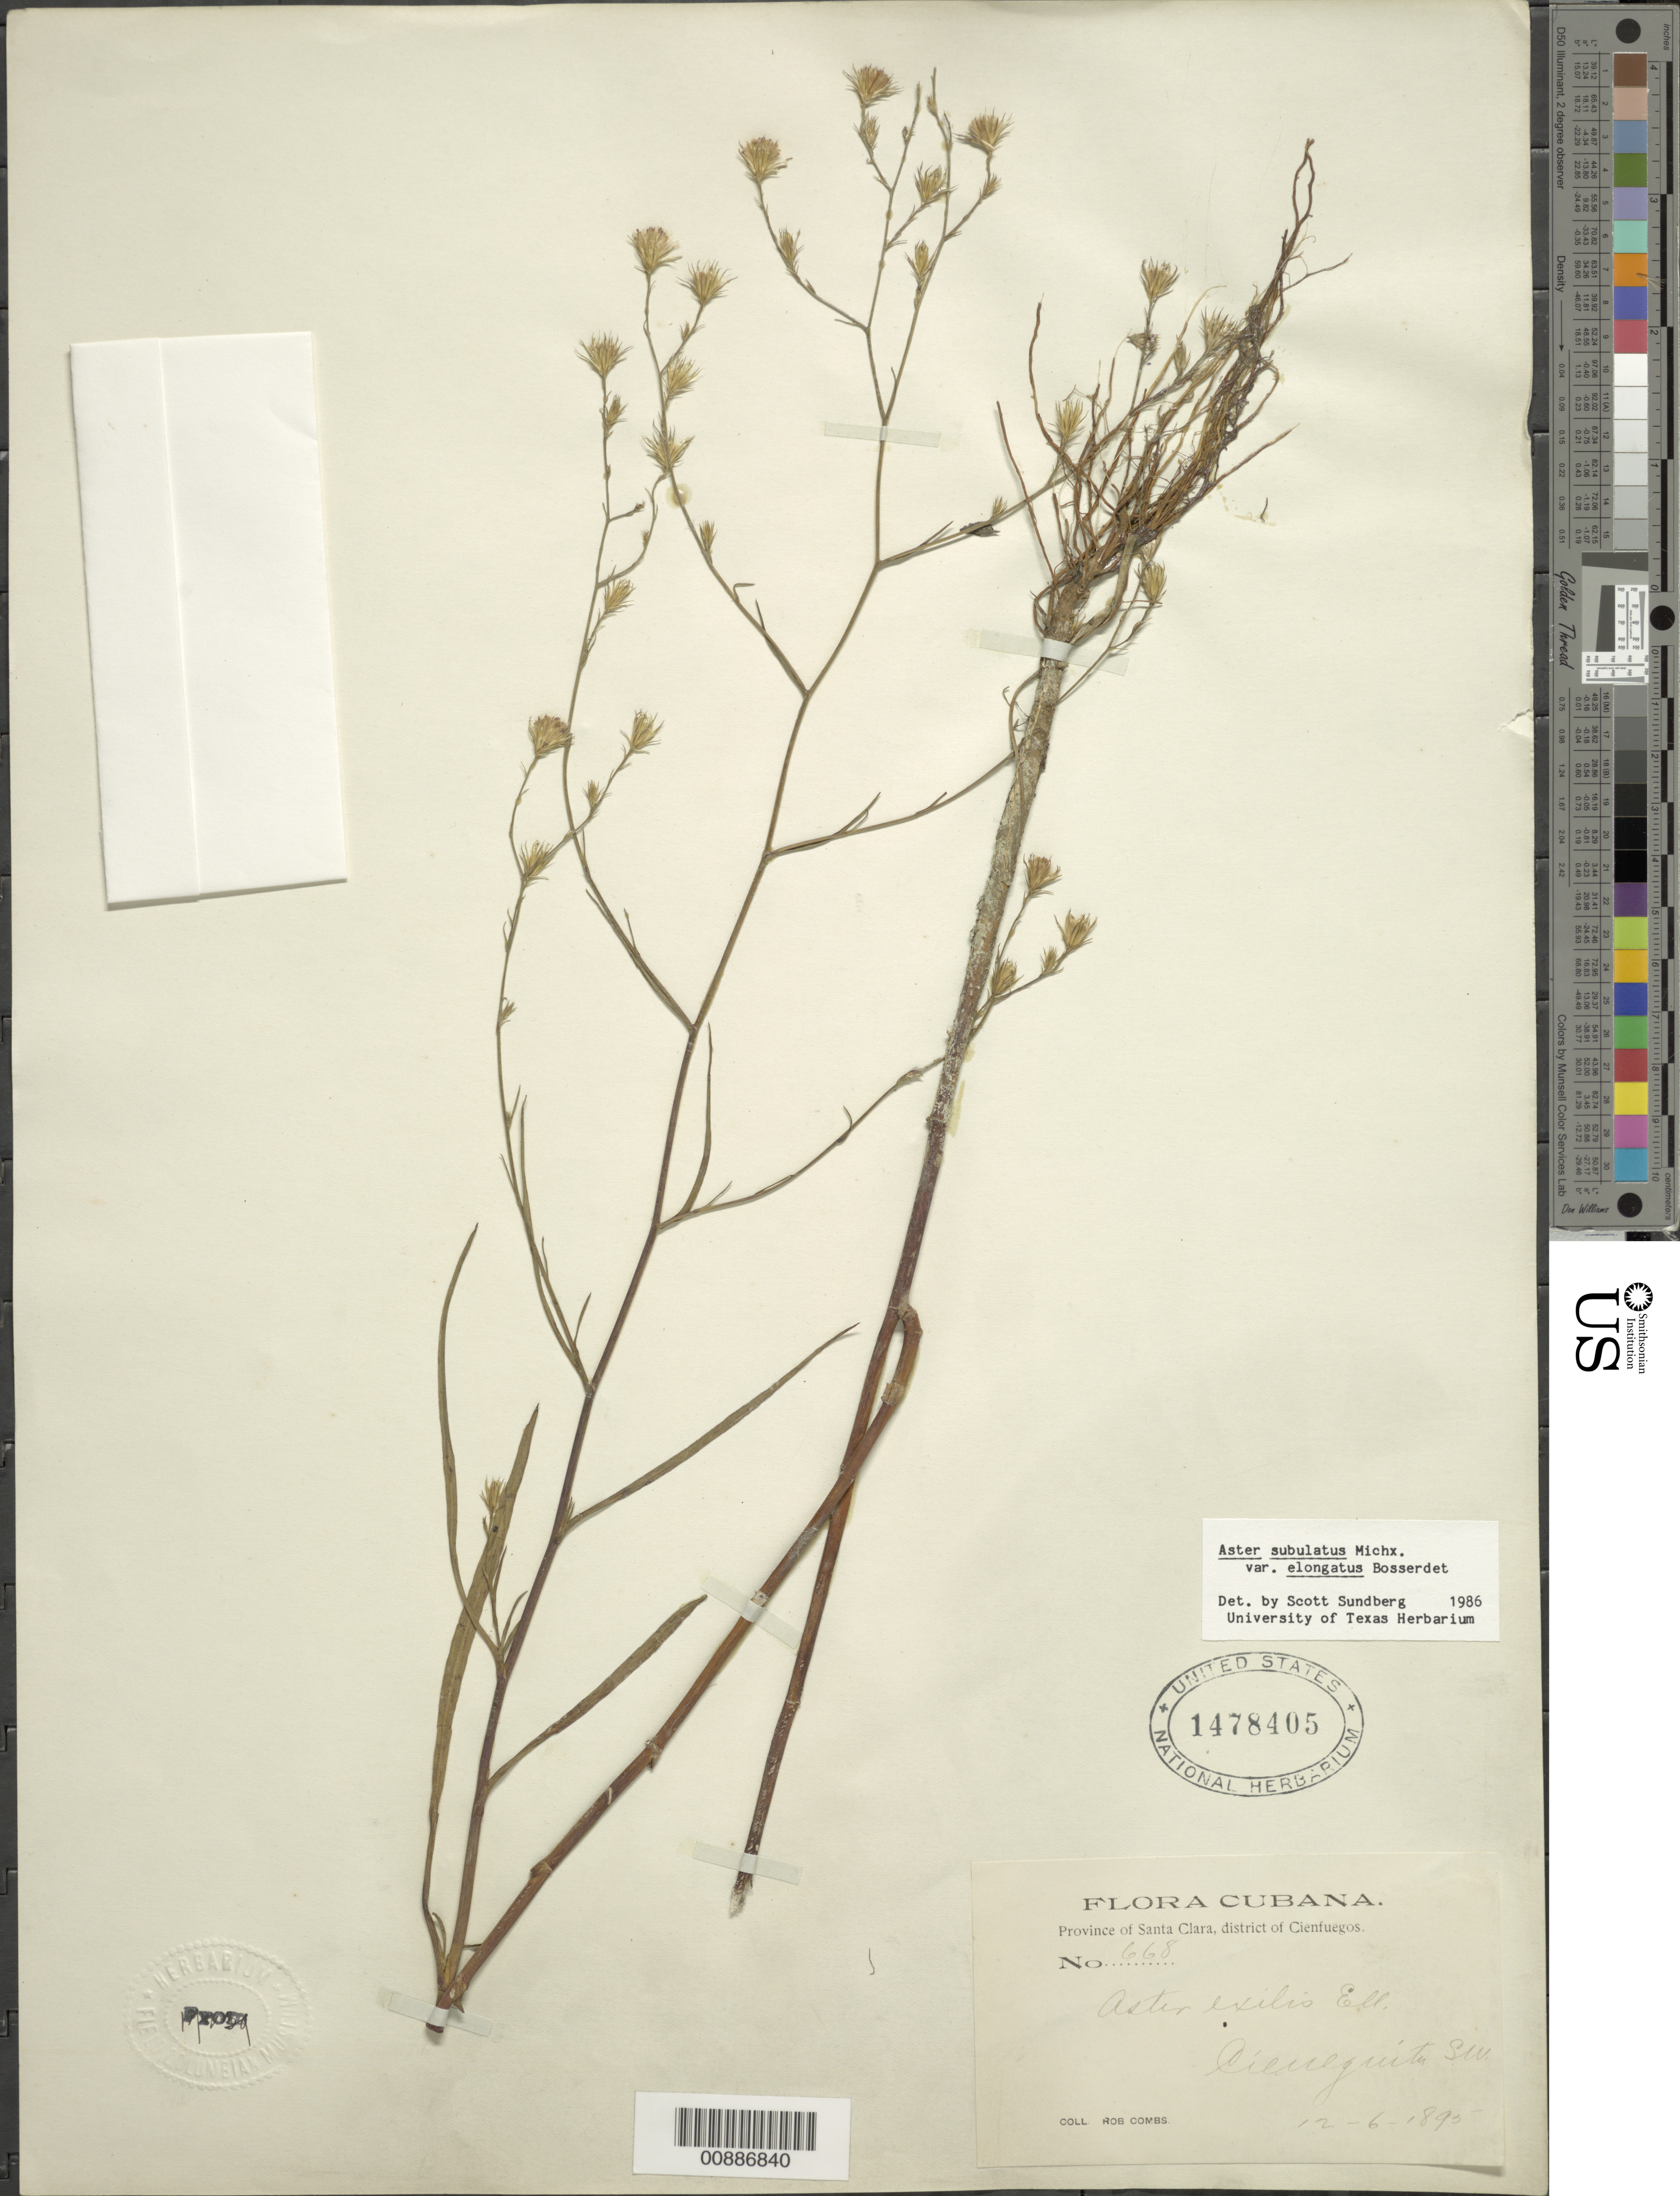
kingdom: Plantae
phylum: Tracheophyta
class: Magnoliopsida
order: Asterales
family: Asteraceae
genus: Symphyotrichum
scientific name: Symphyotrichum subulatum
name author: (Michx.) G.L. Nesom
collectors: R. Combs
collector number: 668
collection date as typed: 12 Jun 1890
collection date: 1890-06-12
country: Cuba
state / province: Las Villas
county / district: Cienfuegos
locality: Cienequita SW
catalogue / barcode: US 1478405